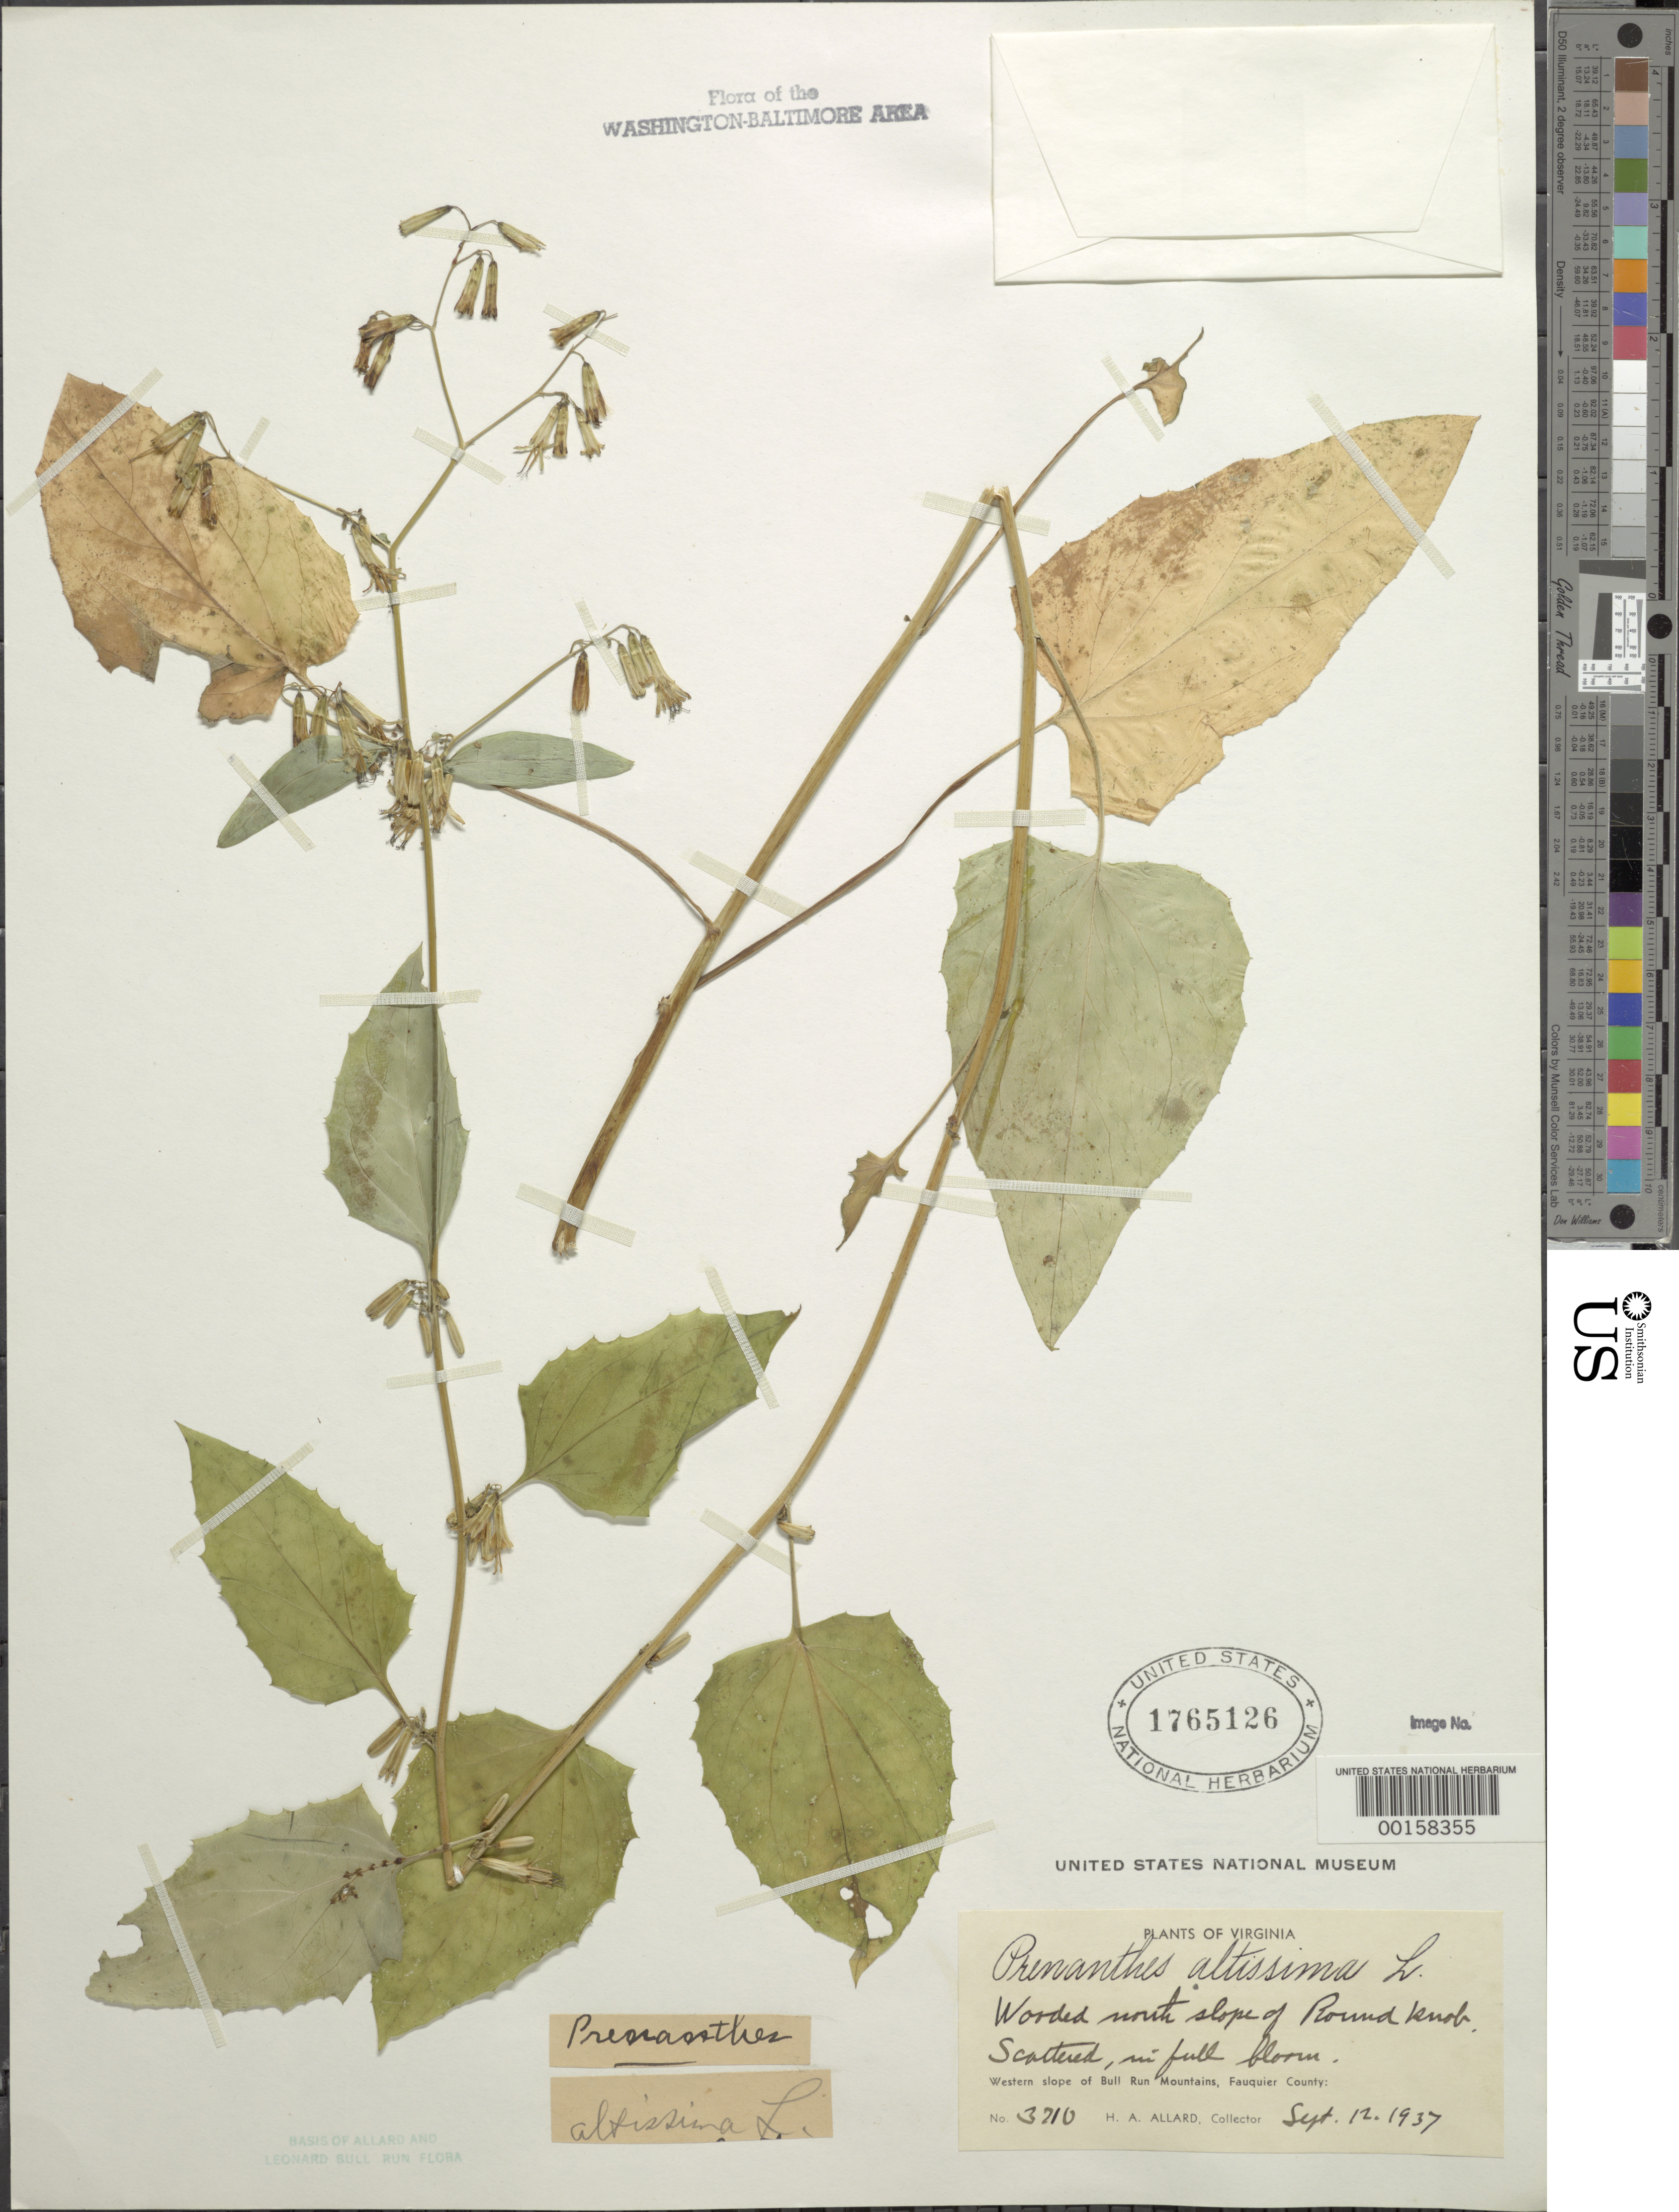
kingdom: Plantae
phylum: Tracheophyta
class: Magnoliopsida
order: Asterales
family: Asteraceae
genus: Nabalus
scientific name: Nabalus altissimus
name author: (L.) Hook.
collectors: H. A. Allard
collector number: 3710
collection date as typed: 12 Sep 1937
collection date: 1937-09-12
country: United States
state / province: Virginia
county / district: Fauquier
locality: North slope of Round Knob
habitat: Woods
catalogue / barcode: US 1765126